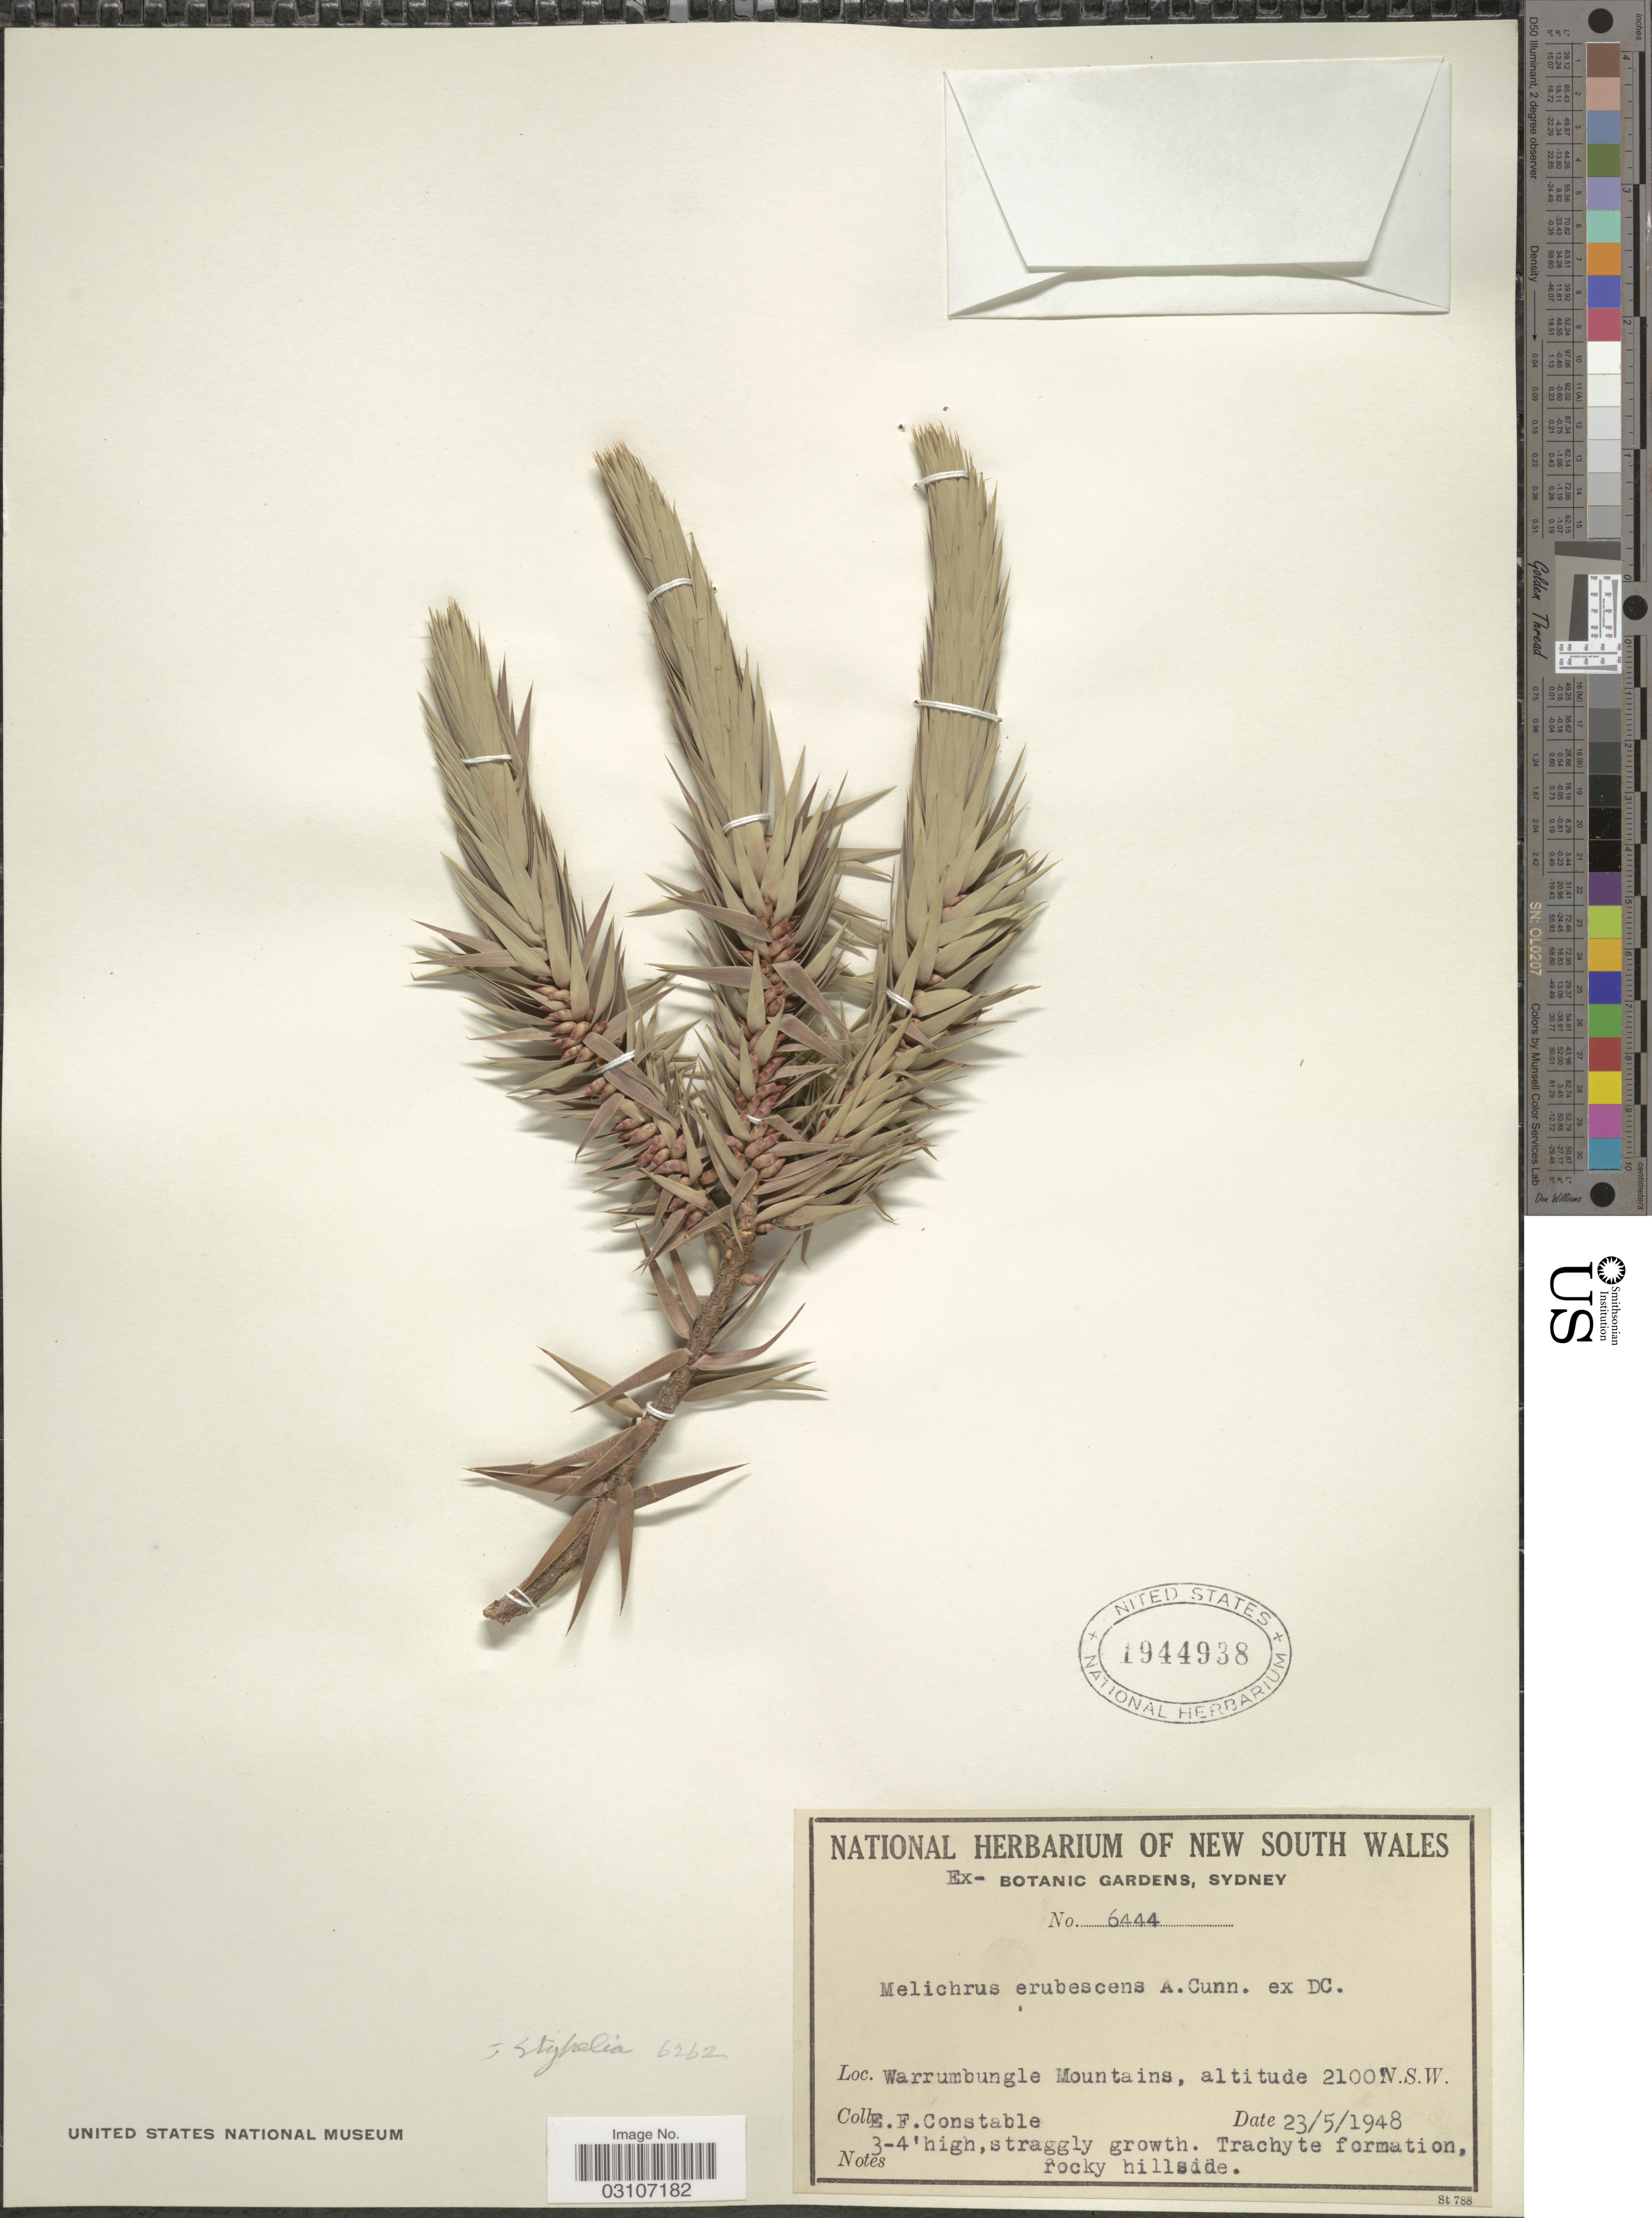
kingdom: Plantae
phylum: Tracheophyta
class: Magnoliopsida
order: Ericales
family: Ericaceae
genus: Melichrus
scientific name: Melichrus urceolatus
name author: R. Br.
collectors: E. F. Constable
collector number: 6444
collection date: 1948-05-23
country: Australia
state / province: New South Wales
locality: Warrumbungle Mountains. N.S.W.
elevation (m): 640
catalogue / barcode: US 1944938